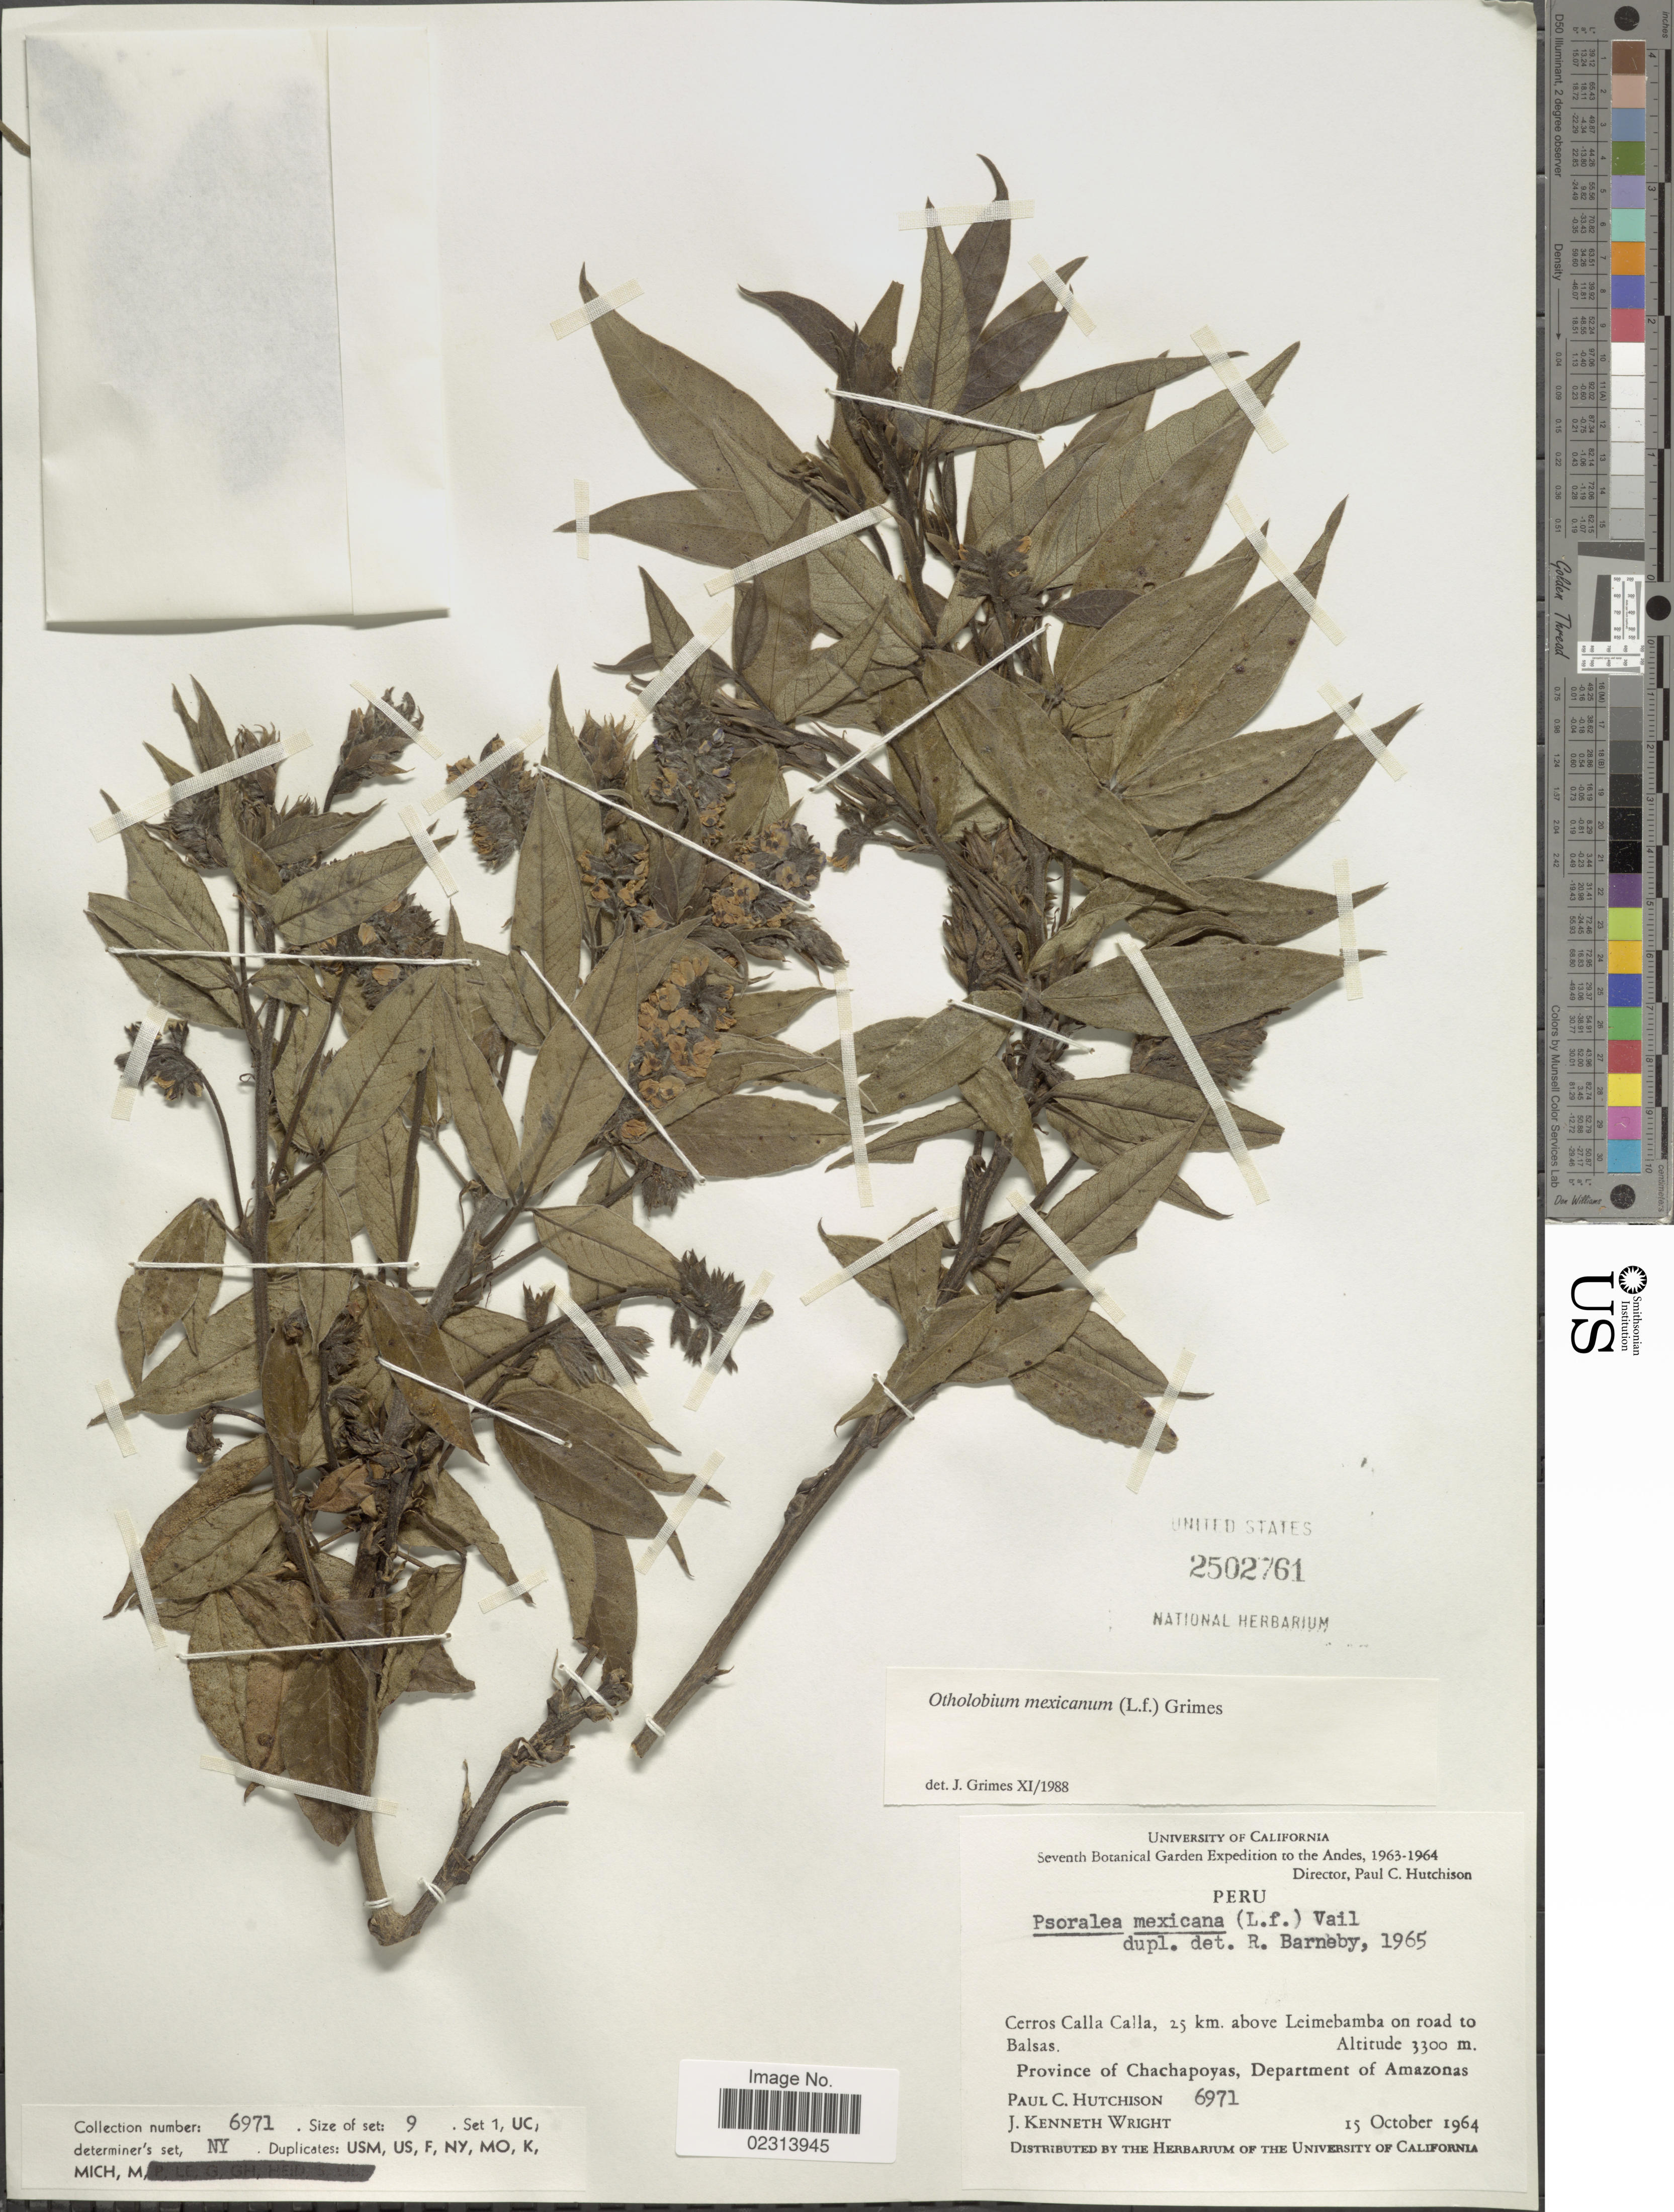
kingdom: Plantae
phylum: Tracheophyta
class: Magnoliopsida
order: Fabales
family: Fabaceae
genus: Otholobium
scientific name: Otholobium mexicanum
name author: (L. f.) J.W. Grimes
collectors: P. C. Hutchison & J. K. Wright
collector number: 6971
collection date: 1964-10-15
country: Peru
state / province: Amazonas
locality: Cerro Calla Calla, 25 km. above Leimebamba on road to Balsas, Province of Chachapoyas, Department of Amazonas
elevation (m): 3300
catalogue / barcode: US 2502761